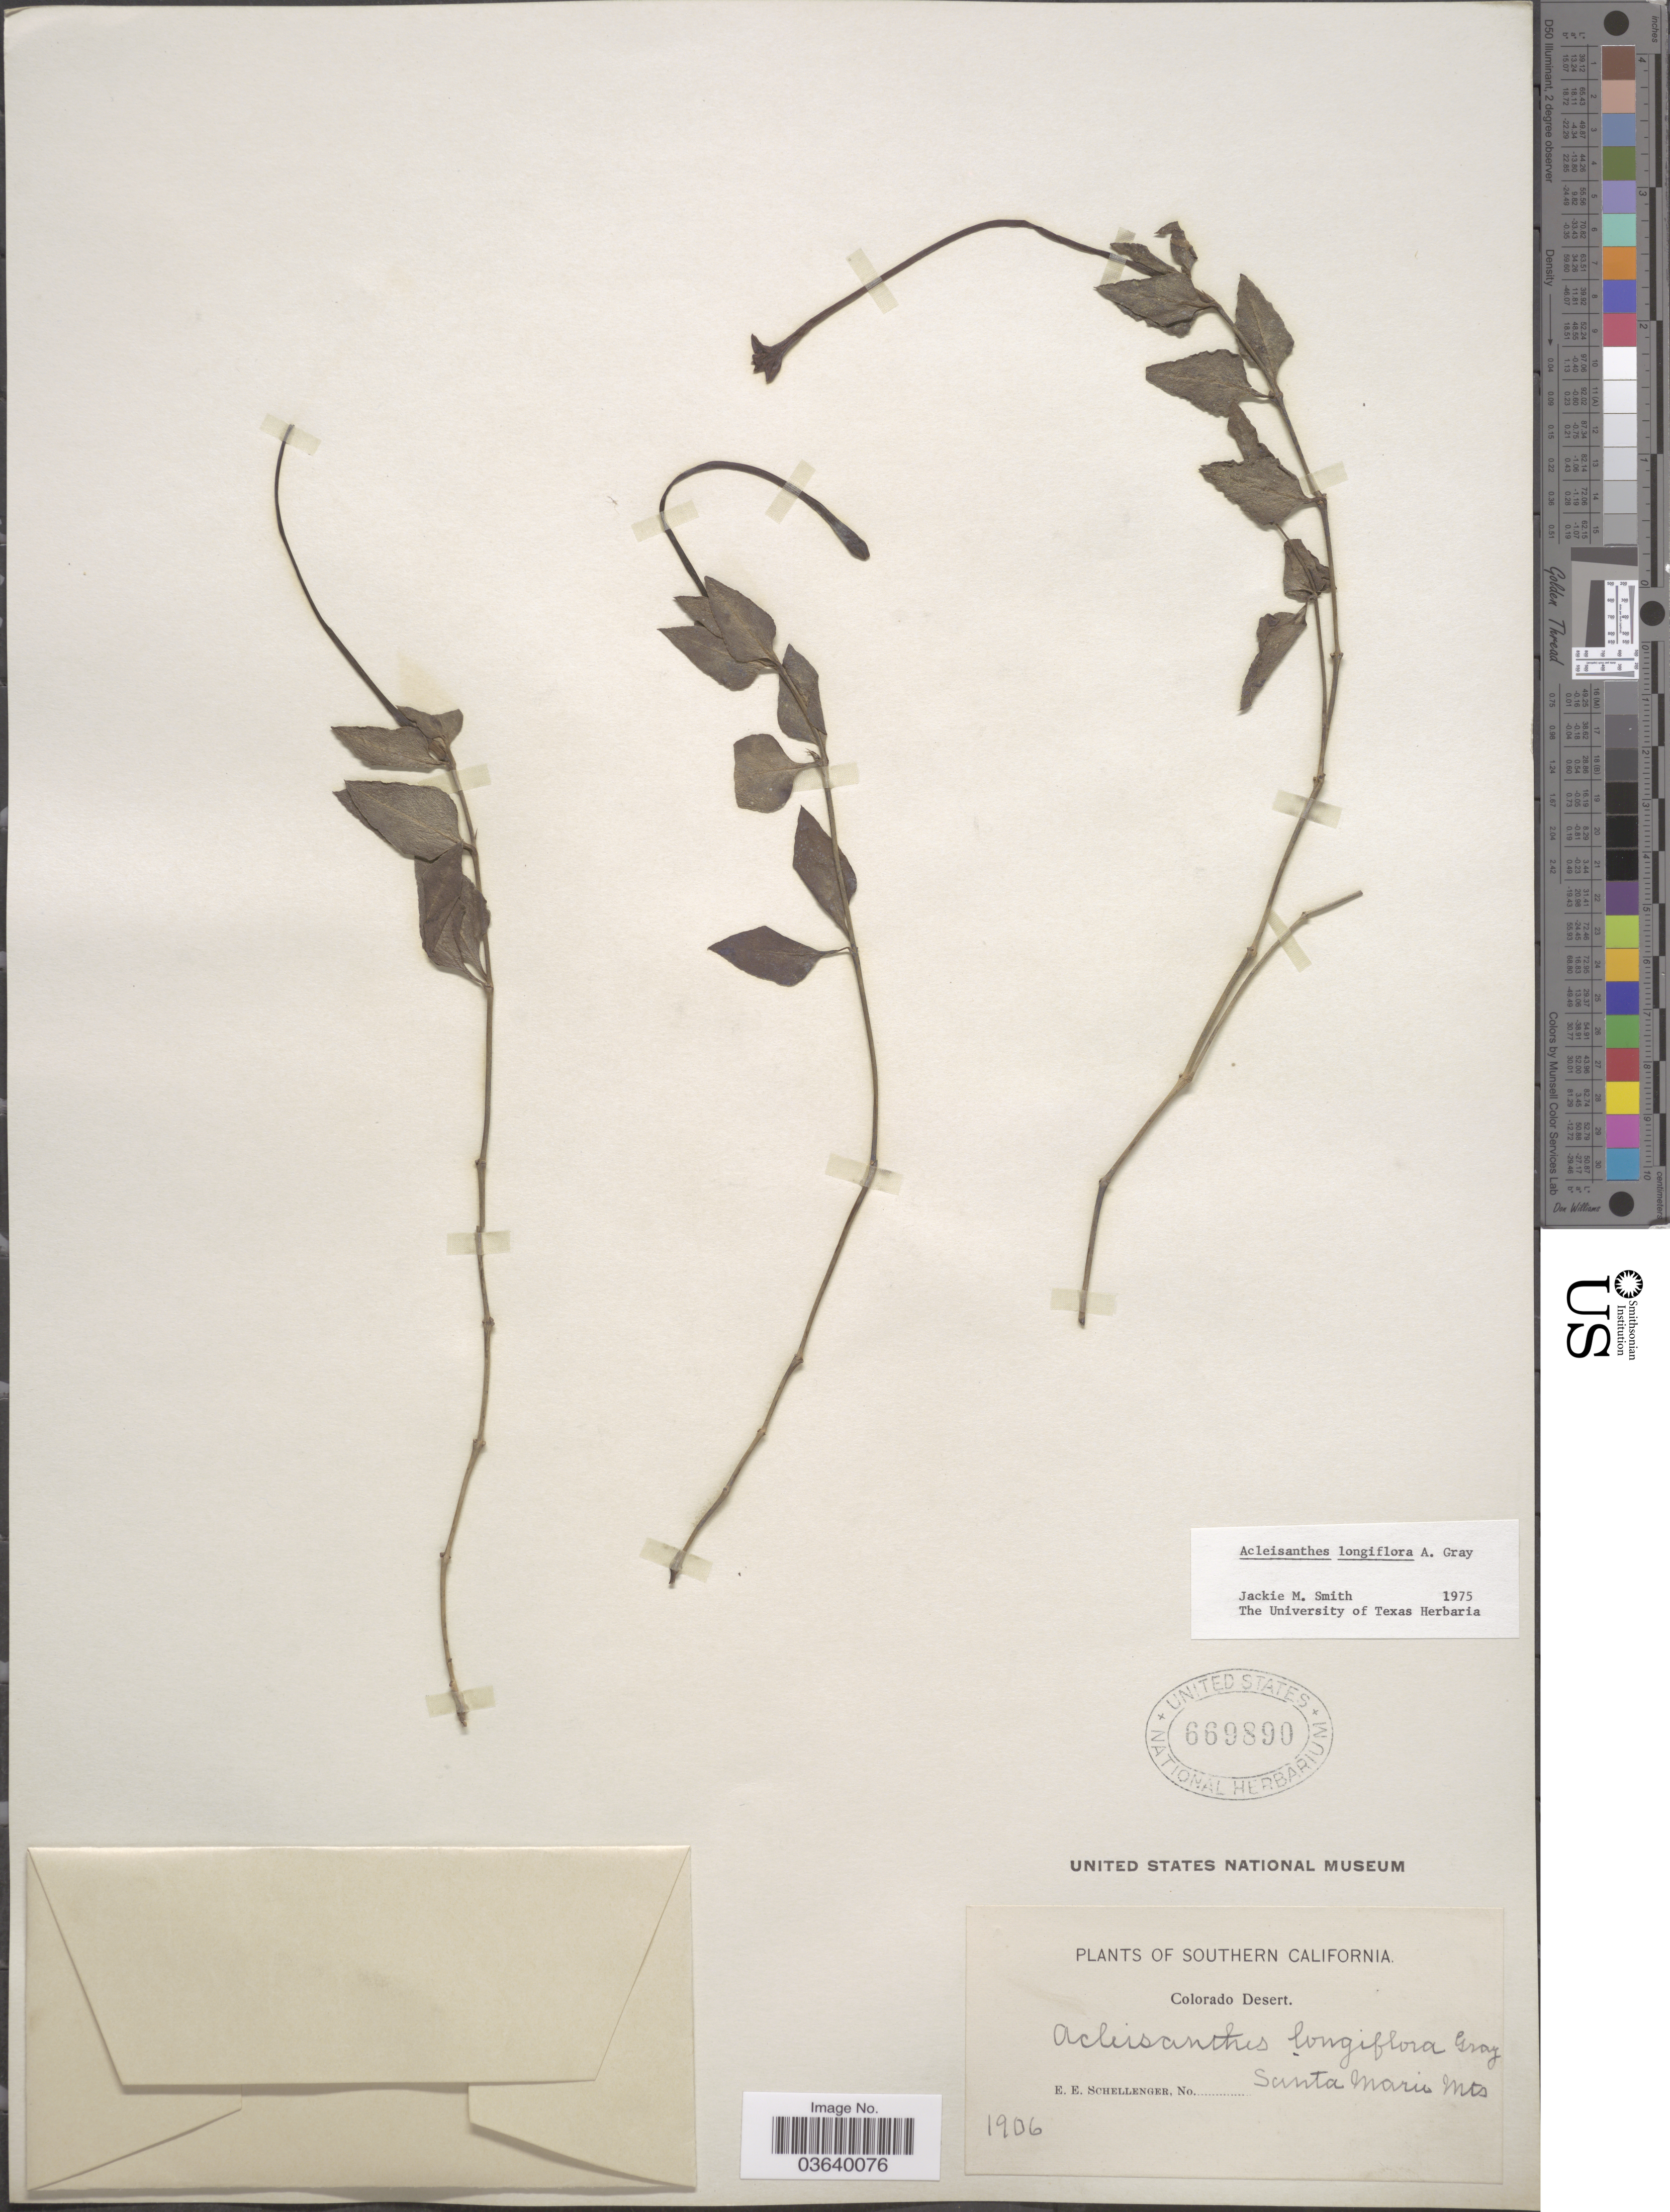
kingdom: Plantae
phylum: Tracheophyta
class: Magnoliopsida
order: Caryophyllales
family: Nyctaginaceae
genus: Acleisanthes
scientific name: Acleisanthes longiflora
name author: A. Gray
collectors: E. Schellenger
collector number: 1906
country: United States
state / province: California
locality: Southern California. Colorado Desert. Santa Maria Mts.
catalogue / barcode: US 669890